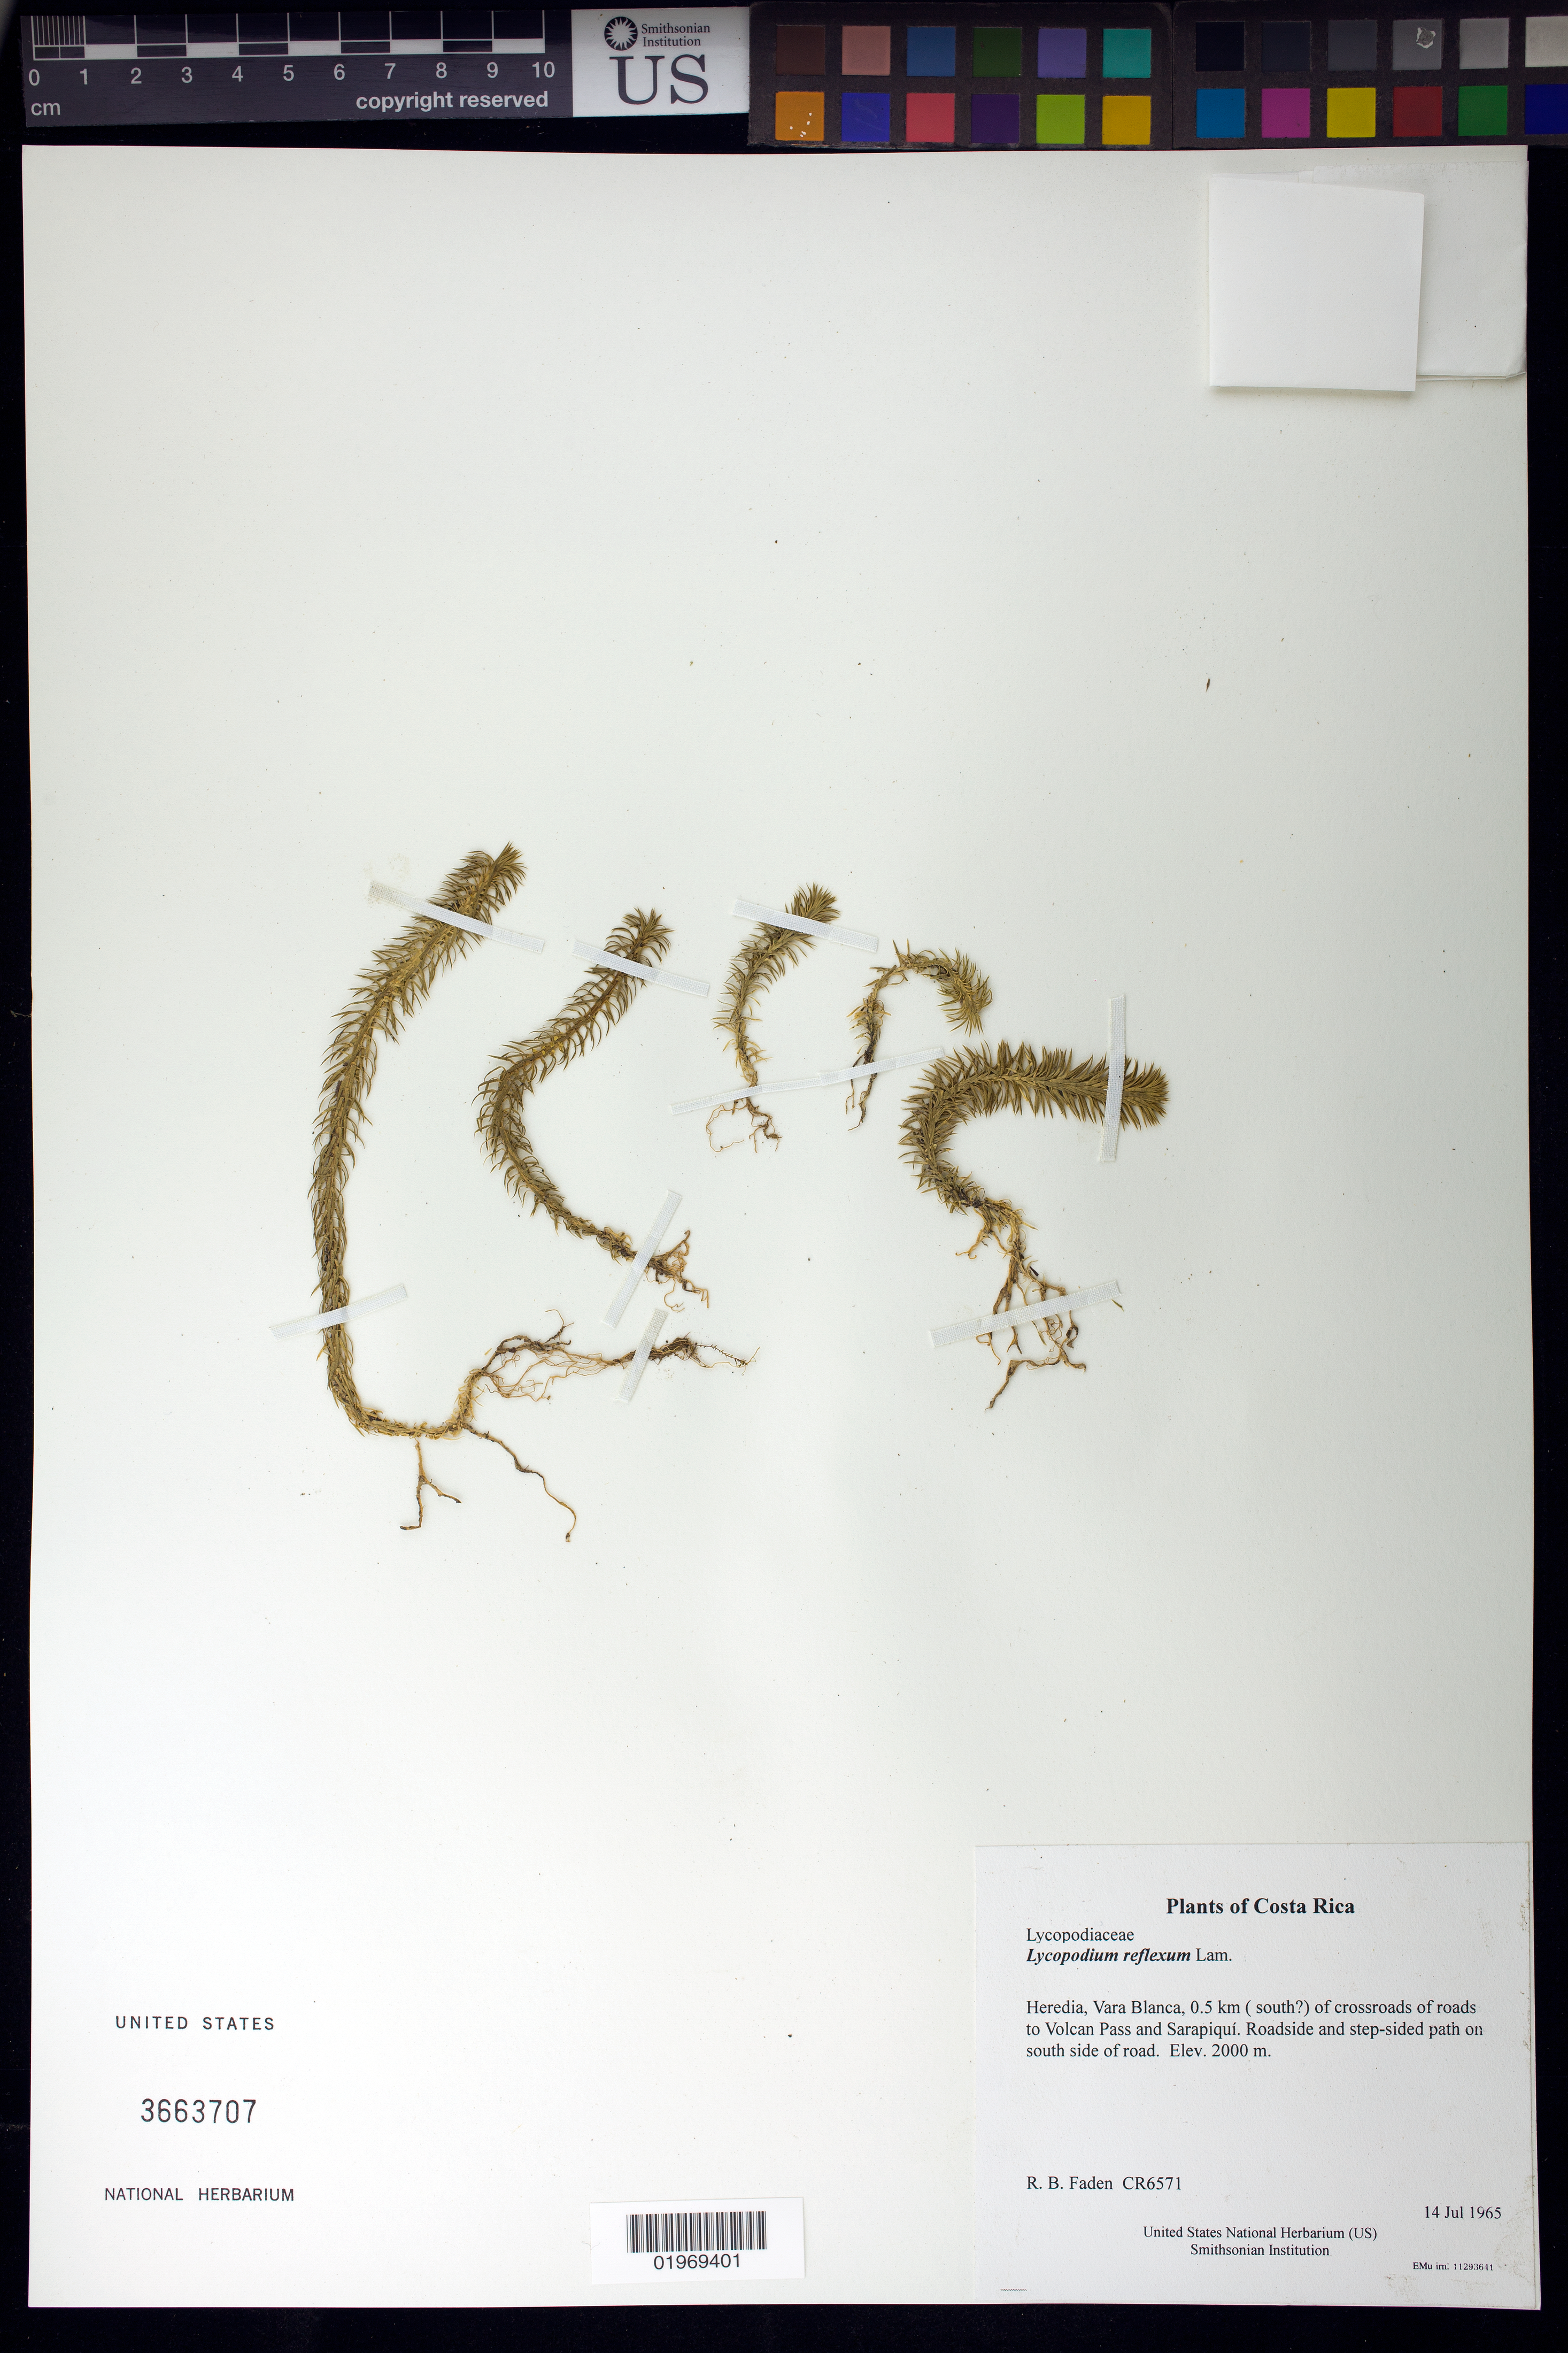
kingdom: Plantae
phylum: Tracheophyta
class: Lycopodiopsida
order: Lycopodiales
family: Lycopodiaceae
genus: Phlegmariurus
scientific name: Phlegmariurus reflexus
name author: (Lam.) B. Øllg.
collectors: R. B. Faden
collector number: CR6571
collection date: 1965-07-14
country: Costa Rica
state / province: Heredia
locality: Vara Blanca, 0.5 km east of crossroads of roads to Volcan Pass and Sarapiquí. Roadside and step-sided path on south side of road.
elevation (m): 2000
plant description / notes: Field note book says L. erickssonii.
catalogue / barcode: US 3663707